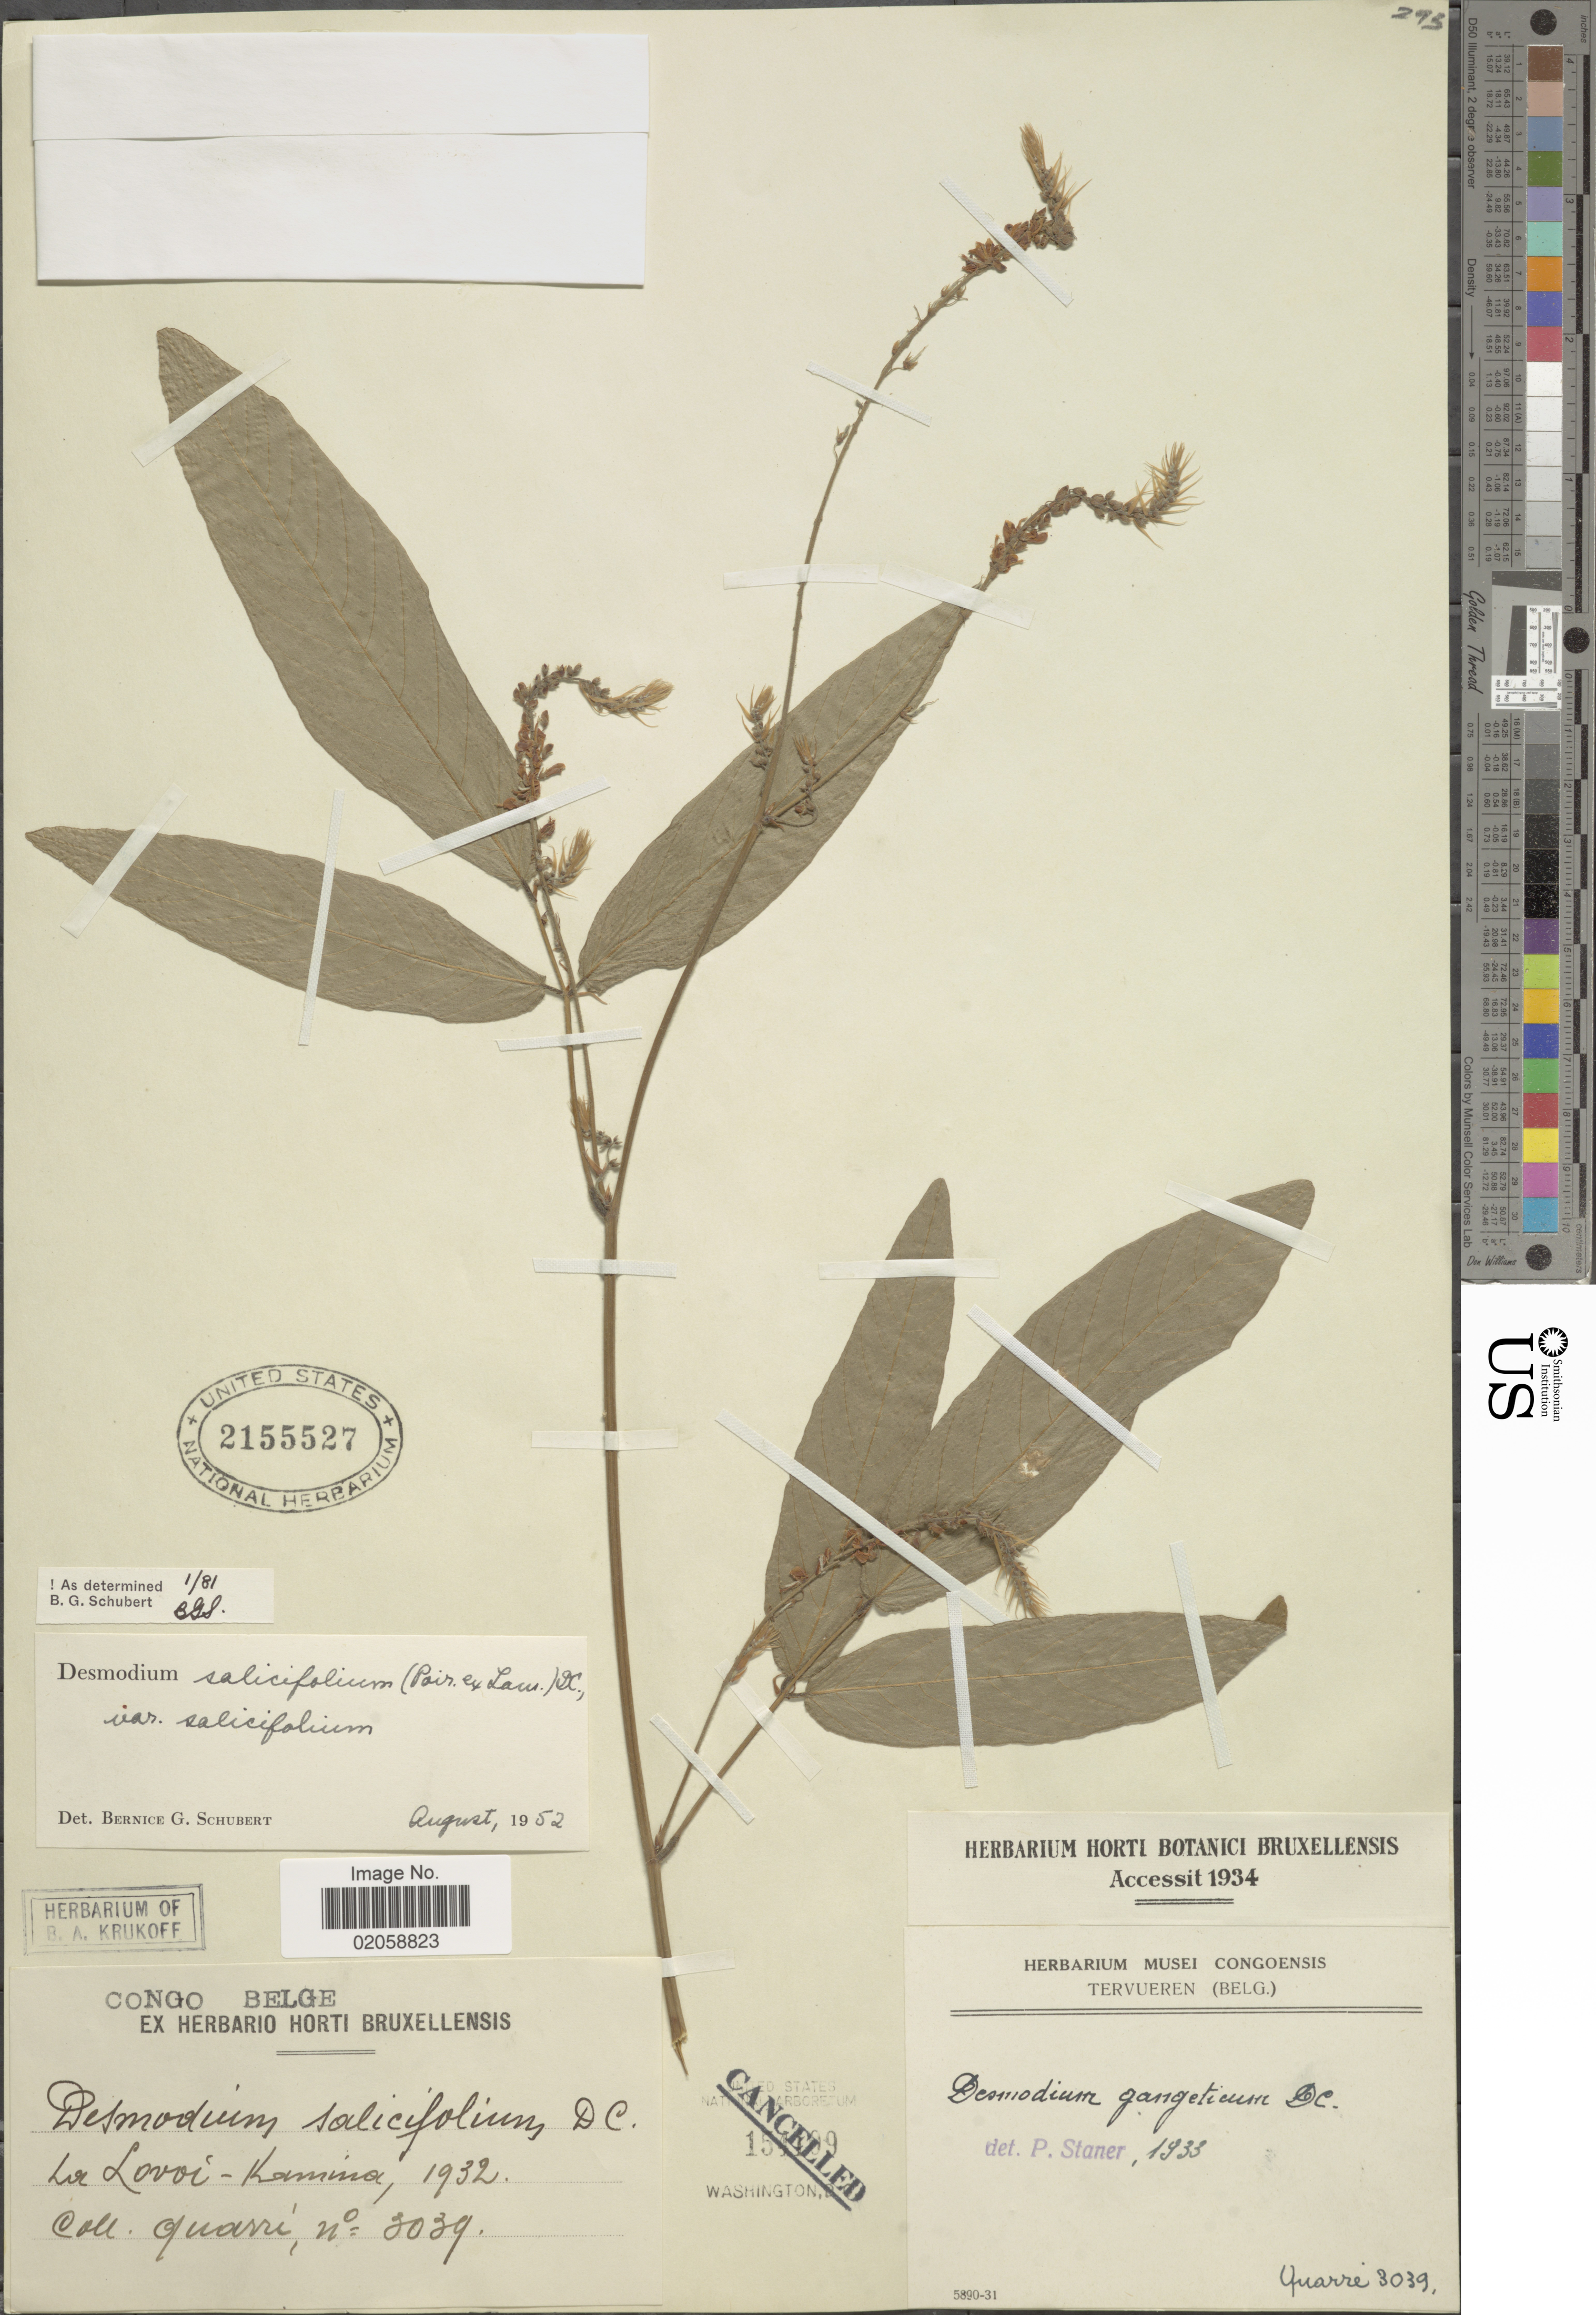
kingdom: Plantae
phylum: Tracheophyta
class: Magnoliopsida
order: Fabales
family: Fabaceae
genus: Pleurolobus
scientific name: Pleurolobus salicifolius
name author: (Poir.) H. Ohashi & K. Ohashi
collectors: -. Quarre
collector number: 3039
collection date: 1932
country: Congo, Democratic Republic of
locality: Congo Belge. La Lovoi - Kamina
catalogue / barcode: US 2155527